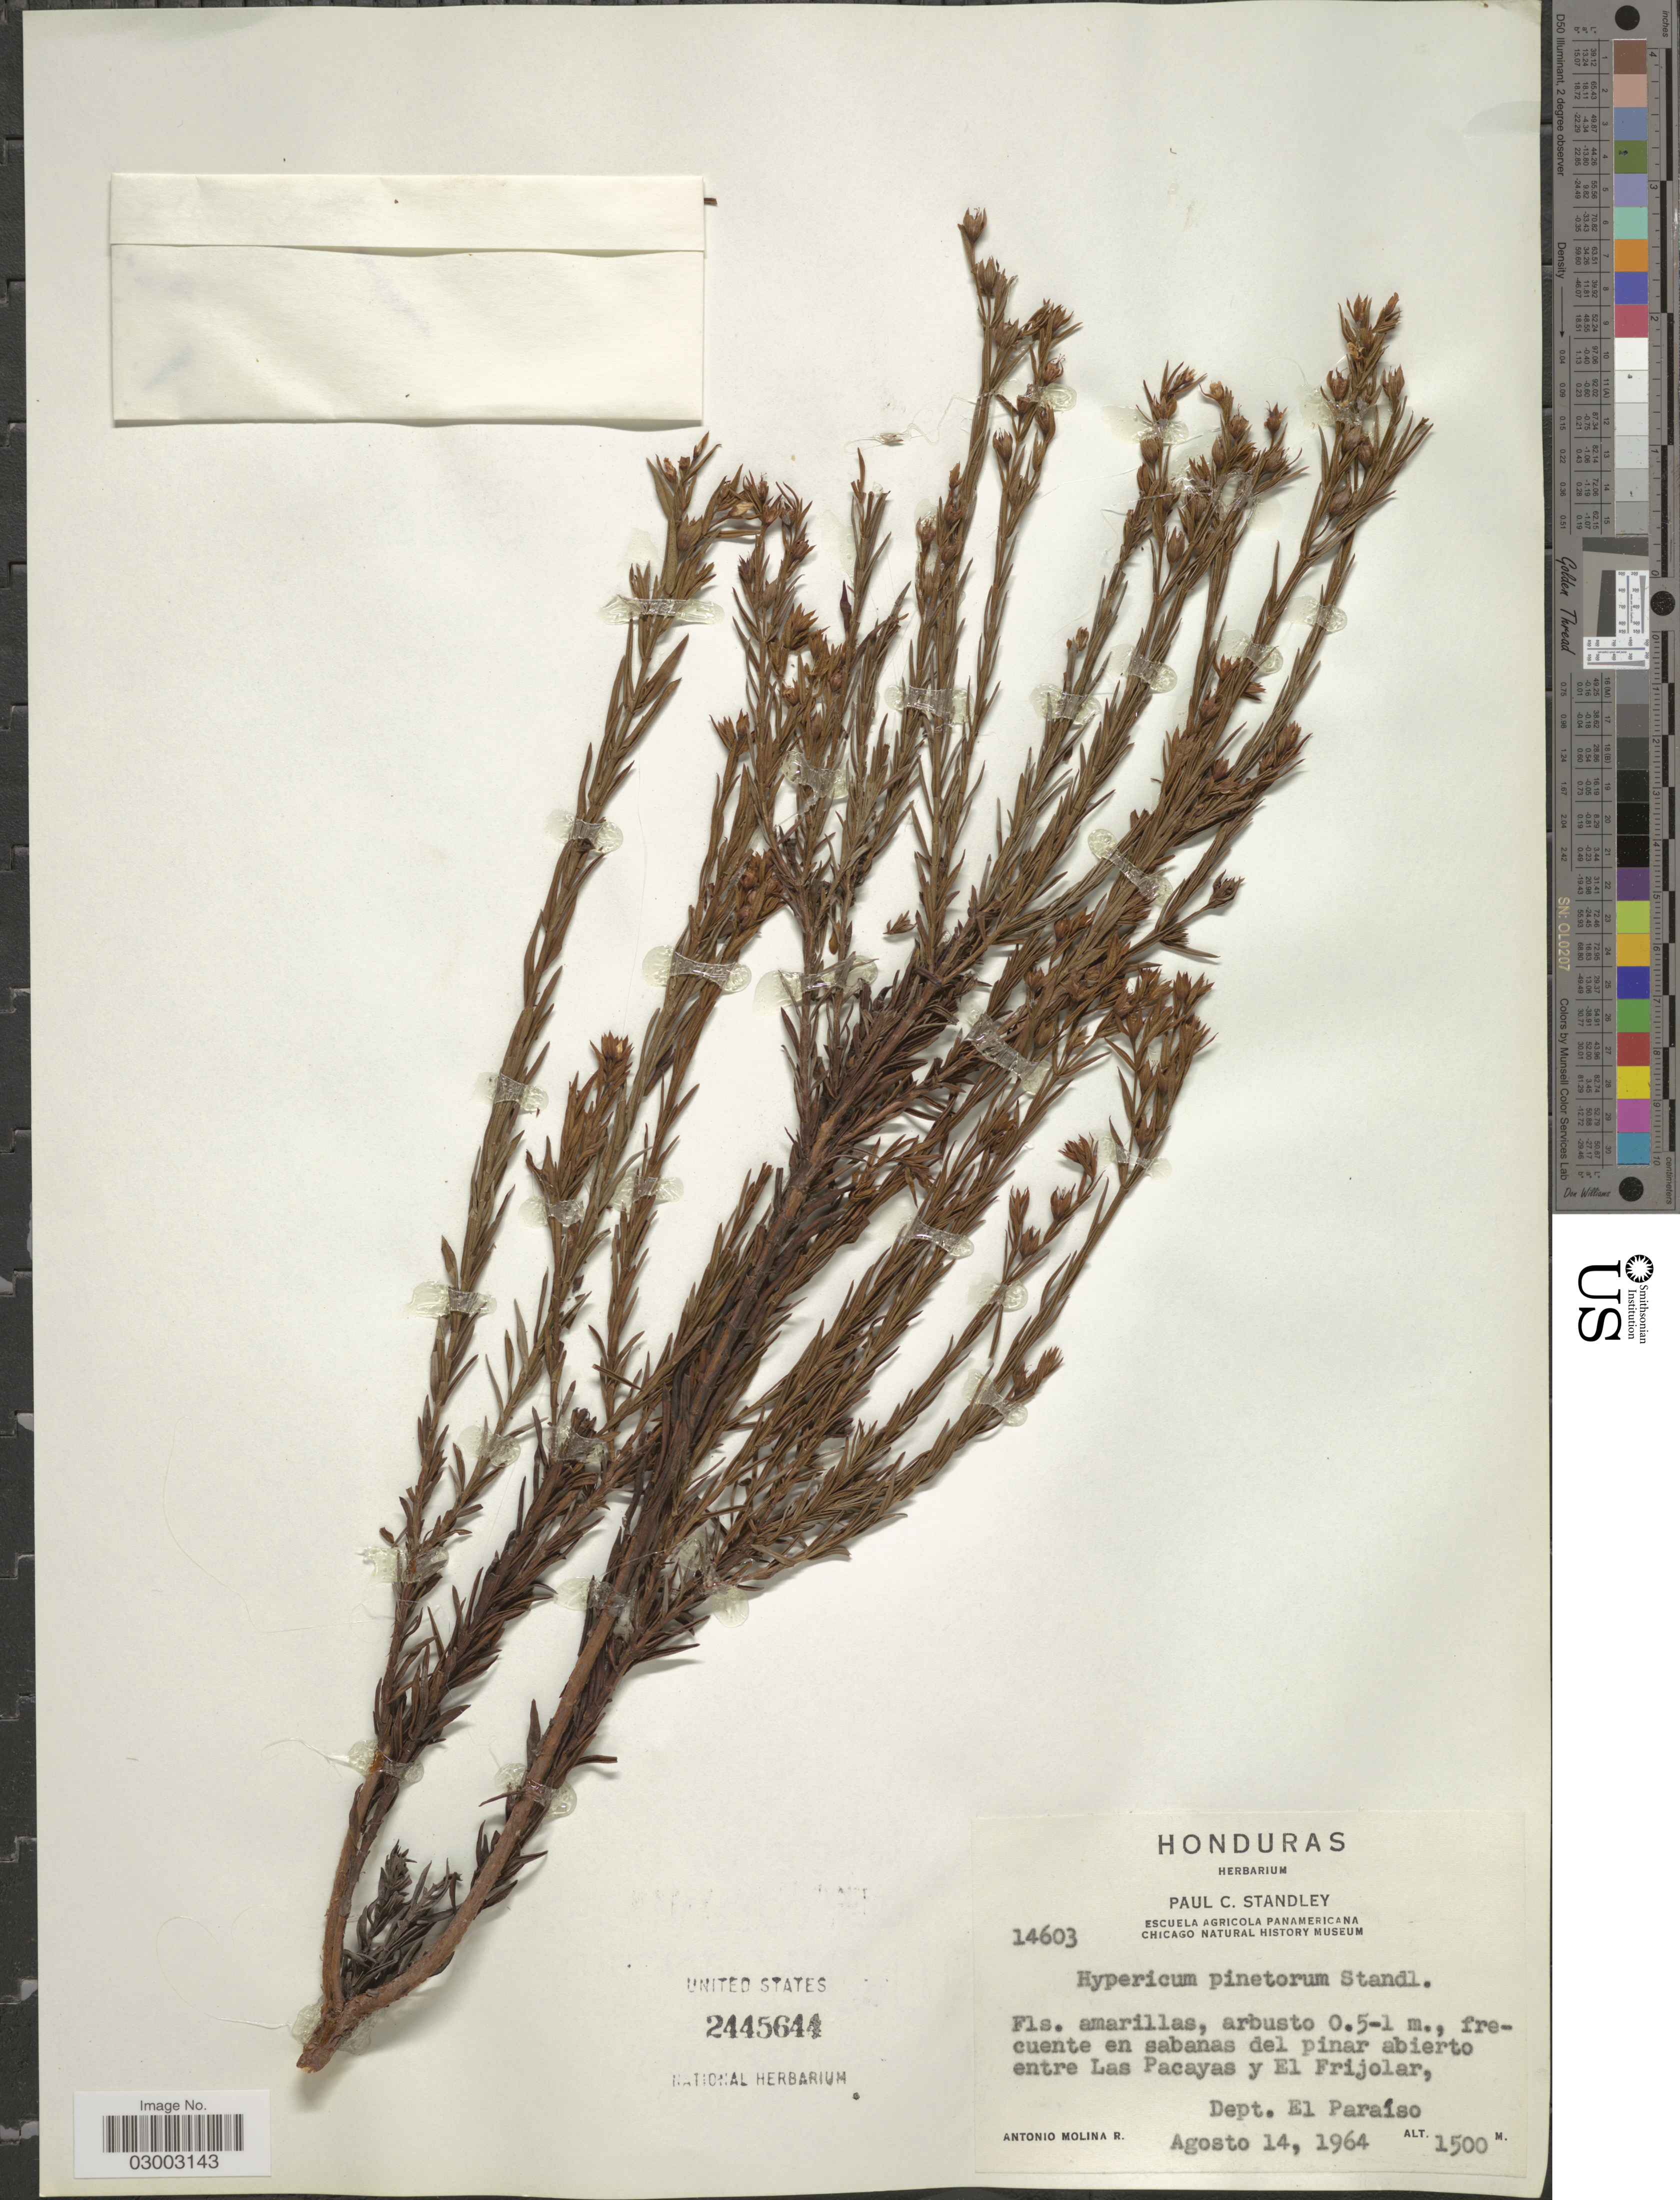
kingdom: Plantae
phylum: Tracheophyta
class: Magnoliopsida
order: Malpighiales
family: Hypericaceae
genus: Hypericum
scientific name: Hypericum gnidioides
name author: Seem.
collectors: A. Molina R.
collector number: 14603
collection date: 1964-08-14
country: Honduras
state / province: El Paraíso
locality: Frecuente en sabanas del pinar abierto entre Las Pacayas y El Frijolar, Dept. El Paraíso.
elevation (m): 1500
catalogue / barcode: US 2445644